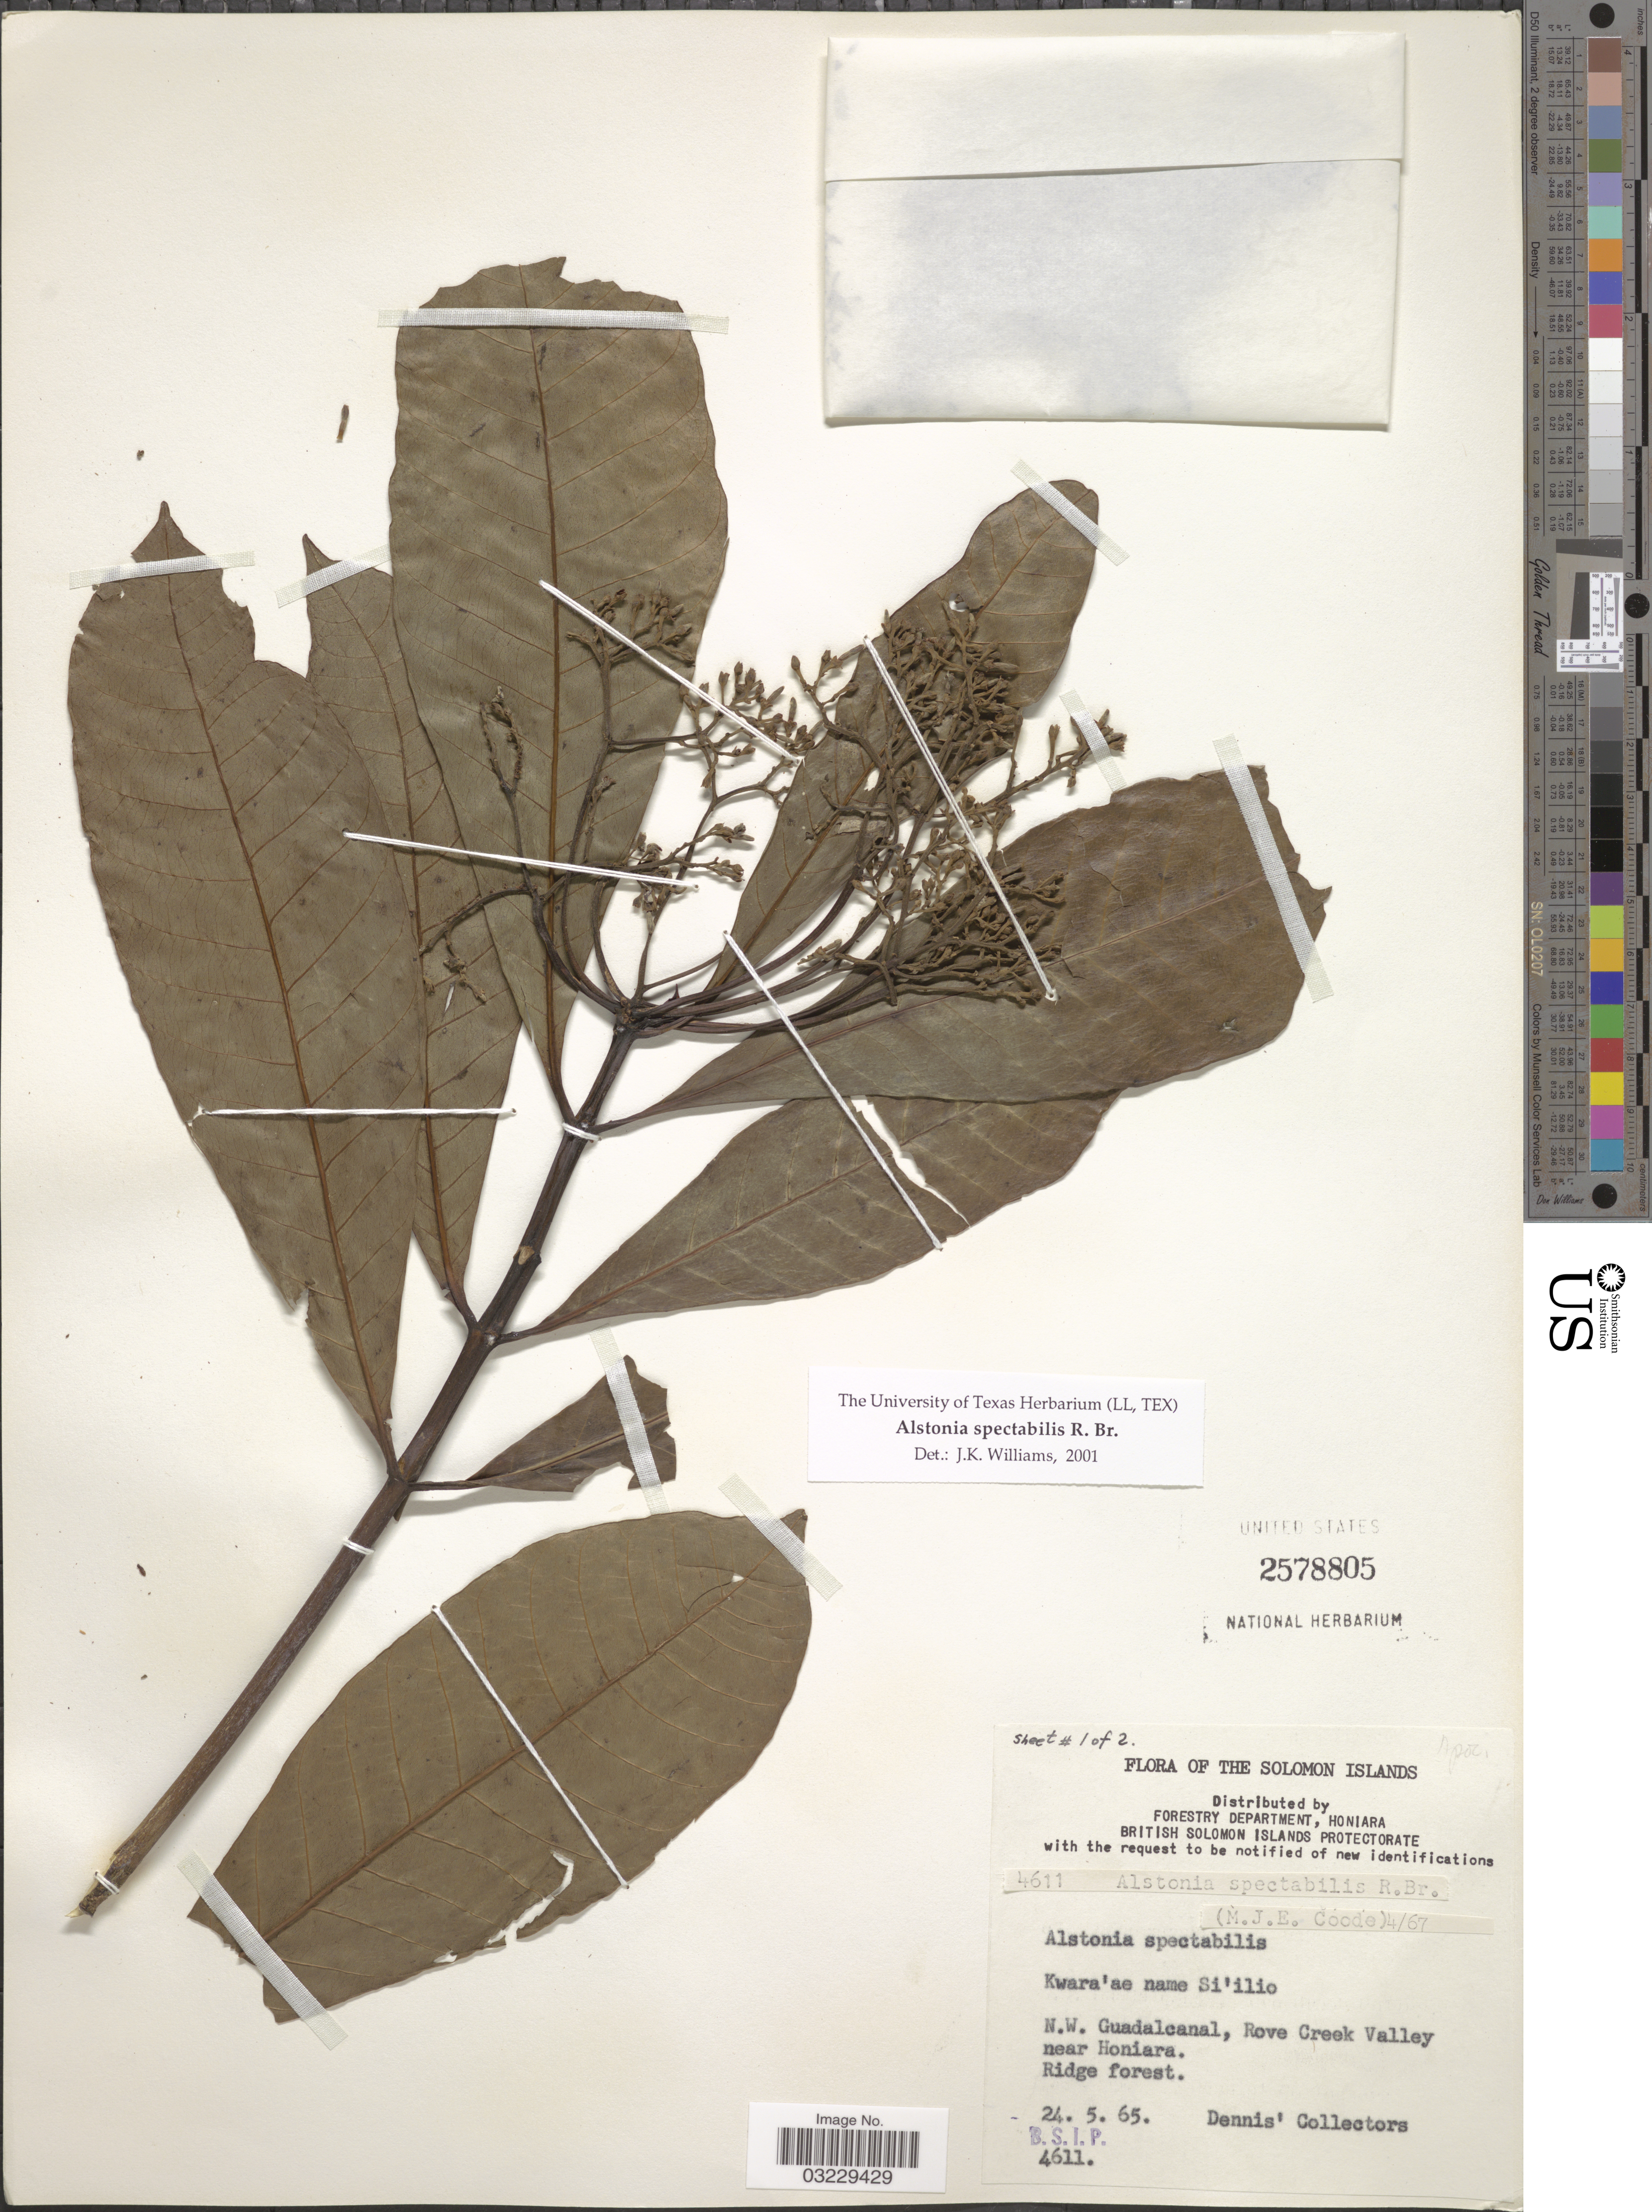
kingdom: Plantae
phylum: Tracheophyta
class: Magnoliopsida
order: Gentianales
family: Apocynaceae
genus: Alstonia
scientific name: Alstonia spectabilis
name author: R. Br.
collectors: W. Beer's Collectors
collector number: B.S.I.P.4611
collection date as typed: Transcribed d/m/y: 24/5/65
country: Solomon Islands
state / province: Solomon Islands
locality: N. W. Guadalcanal, Rove Creek Valley near Honiara.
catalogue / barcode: US 2578805